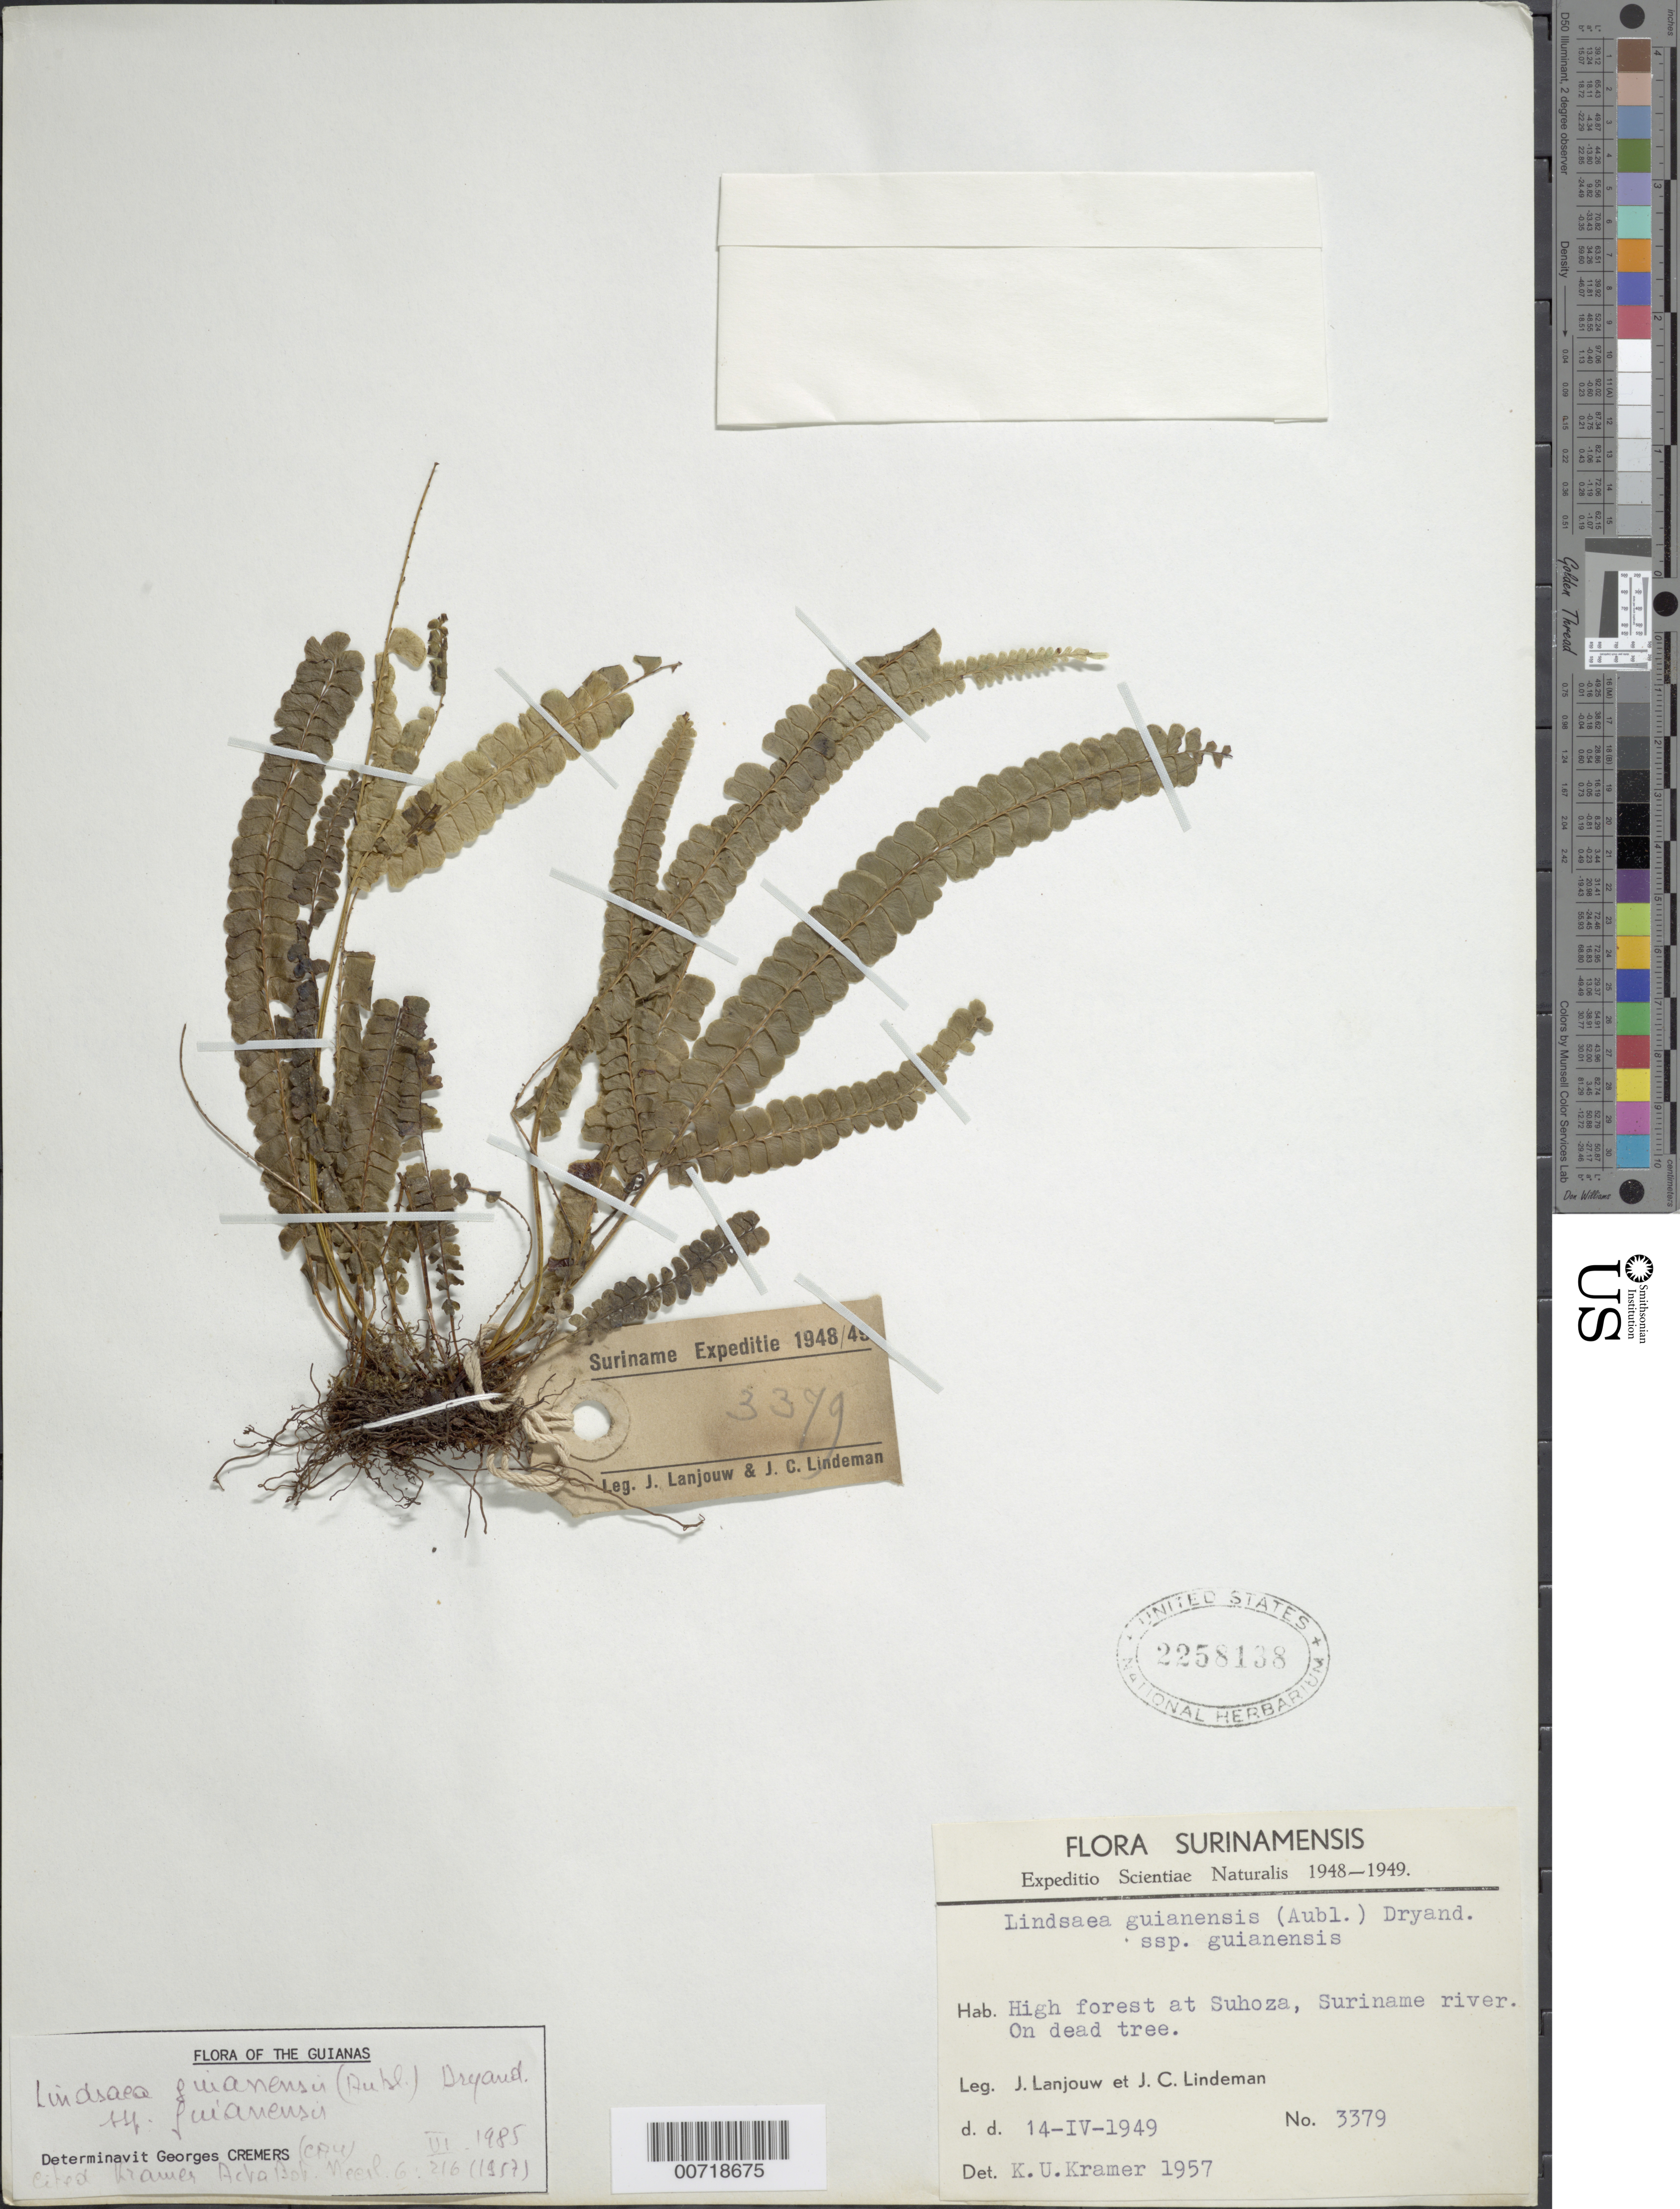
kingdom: Plantae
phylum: Tracheophyta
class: Polypodiopsida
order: Polypodiales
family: Lindsaeaceae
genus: Lindsaea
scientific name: Lindsaea guianensis subsp. guianensis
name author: (Aubl.) Dryand.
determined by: Cremers, Georges A.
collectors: J. Lanjouw & J. C. Lindeman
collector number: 3379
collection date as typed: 14-Apr-49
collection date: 1949-04-14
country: Suriname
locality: Surinam R., Suhoza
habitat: High forest, on dead tree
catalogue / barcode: US 2258138